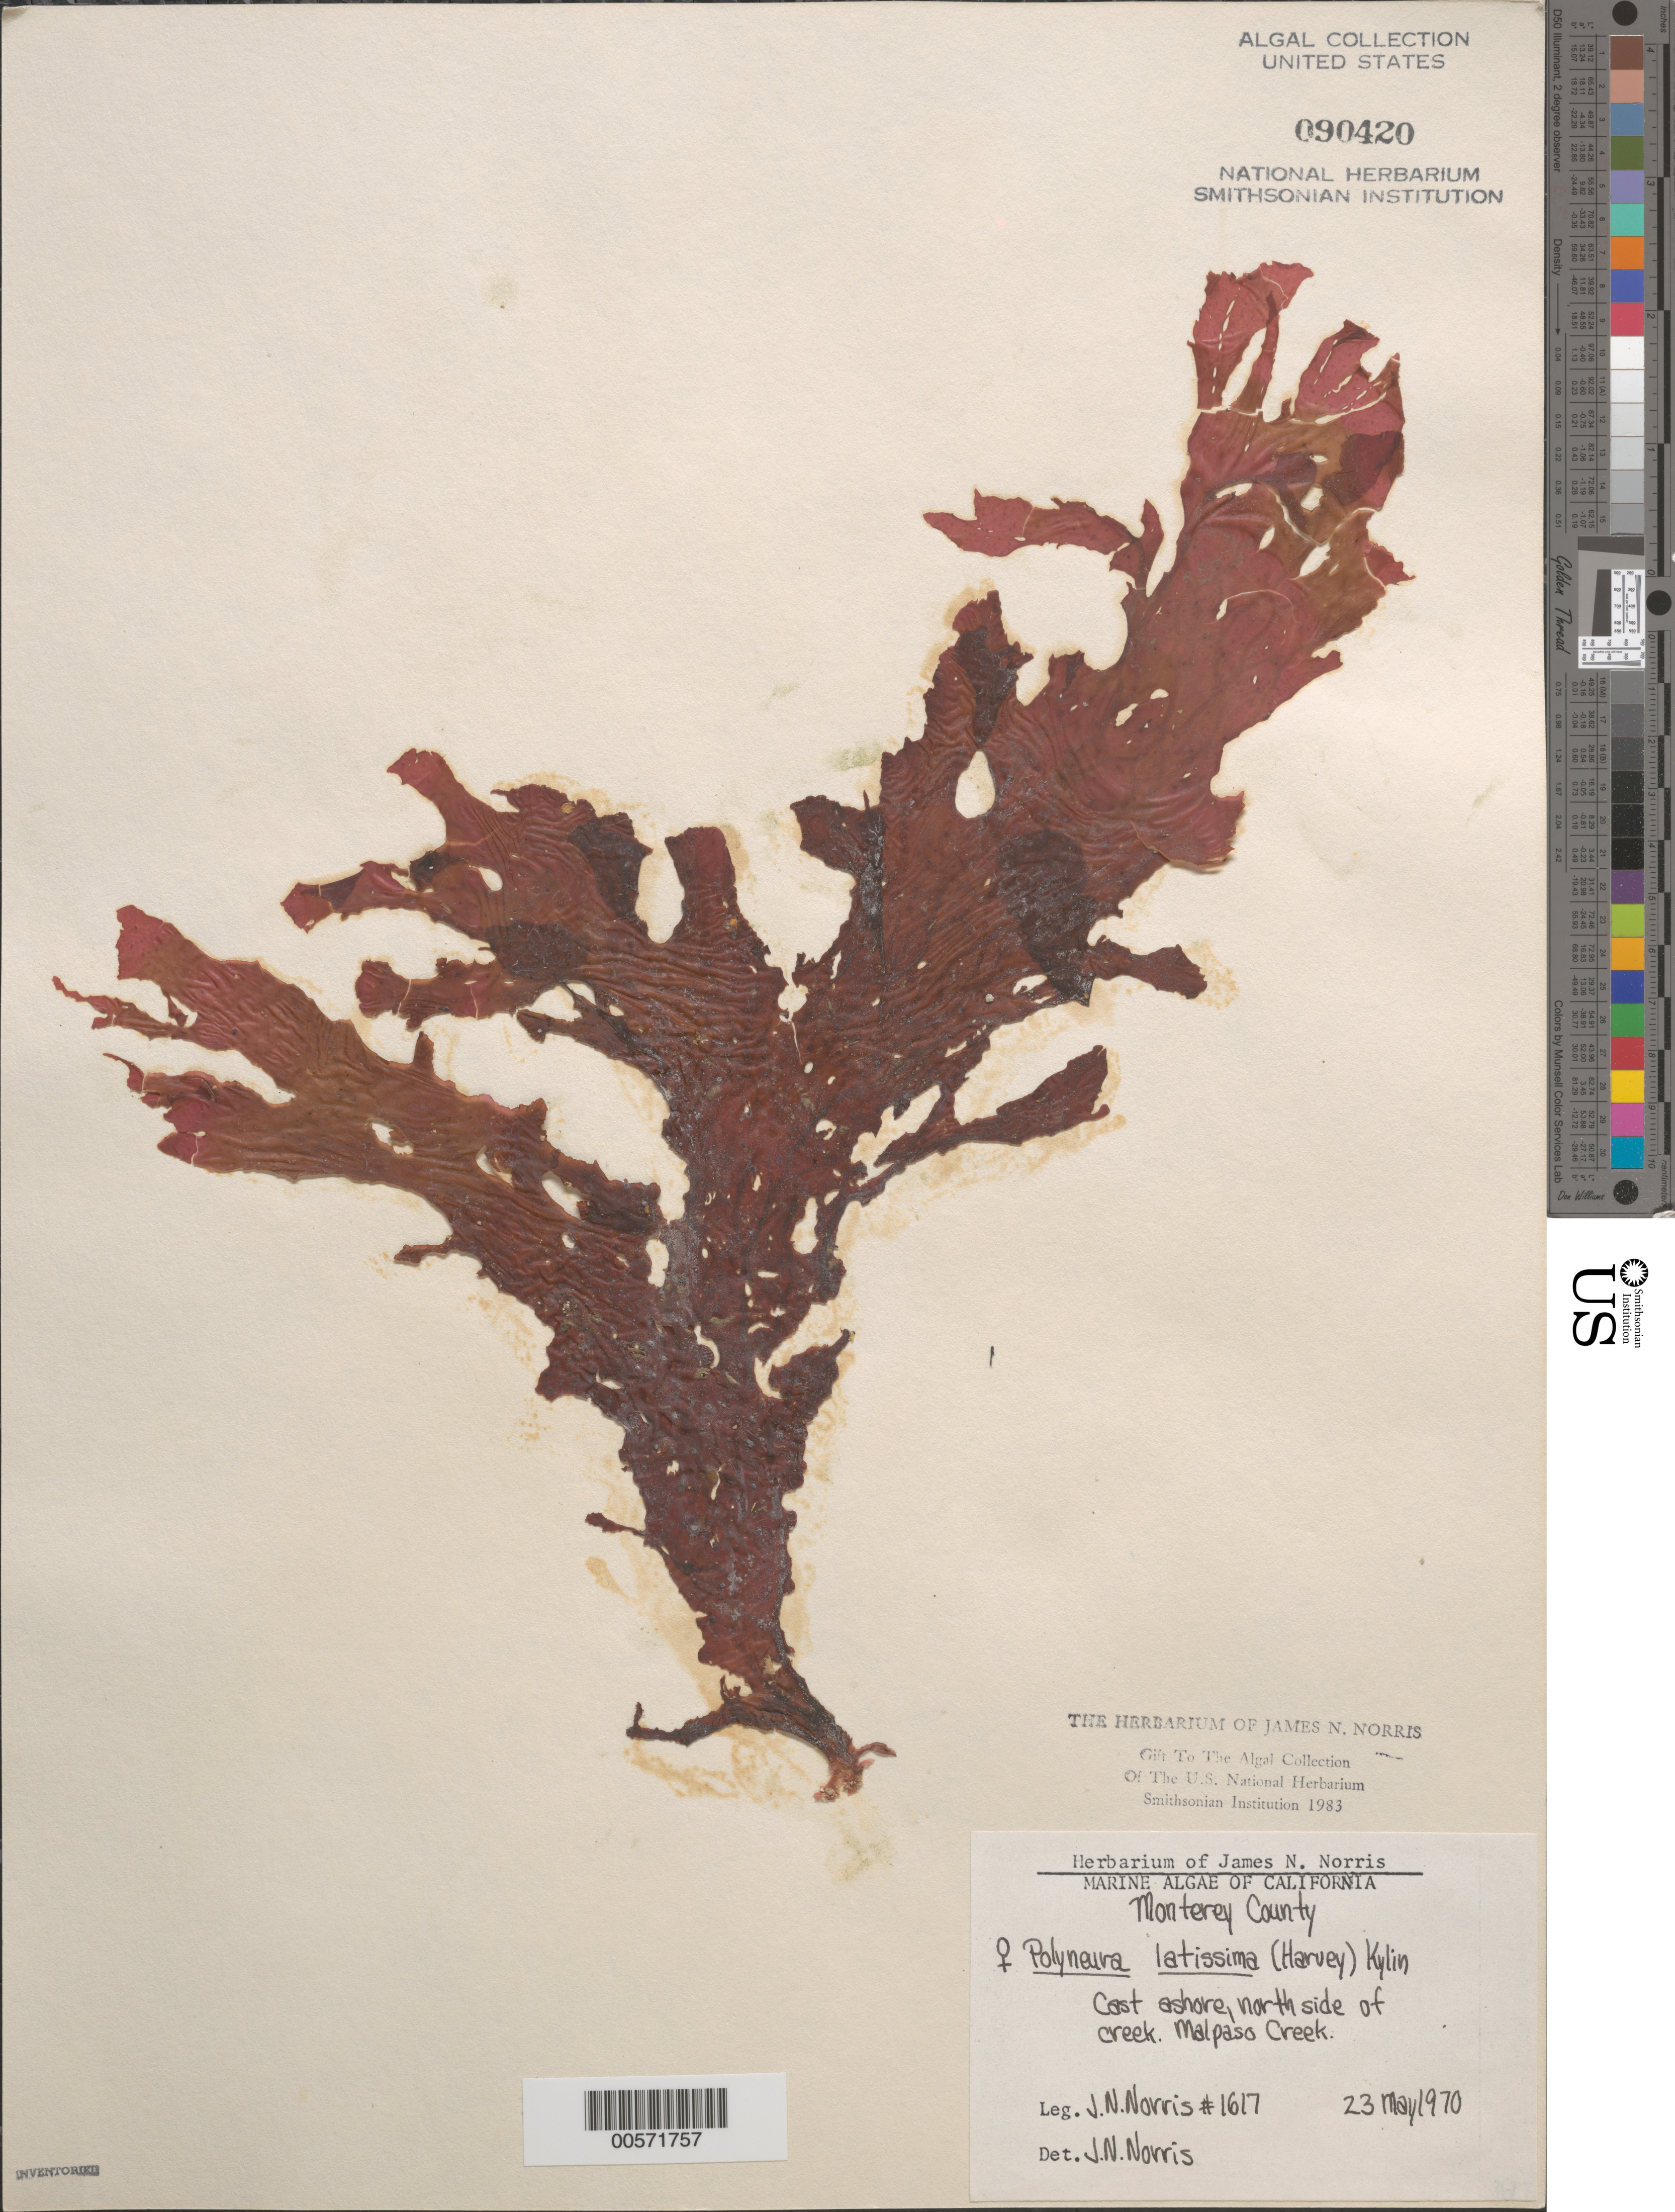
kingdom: Plantae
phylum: Rhodophyta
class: Florideophyceae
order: Ceramiales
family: Delesseriaceae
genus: Polyneura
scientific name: Polyneura latissima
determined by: Norris, James N.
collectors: J. N. Norris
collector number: JN-1617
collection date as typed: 23 May 1970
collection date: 1970-05-23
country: United States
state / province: California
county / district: Monterey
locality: Malpaso Creek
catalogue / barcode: US 90420